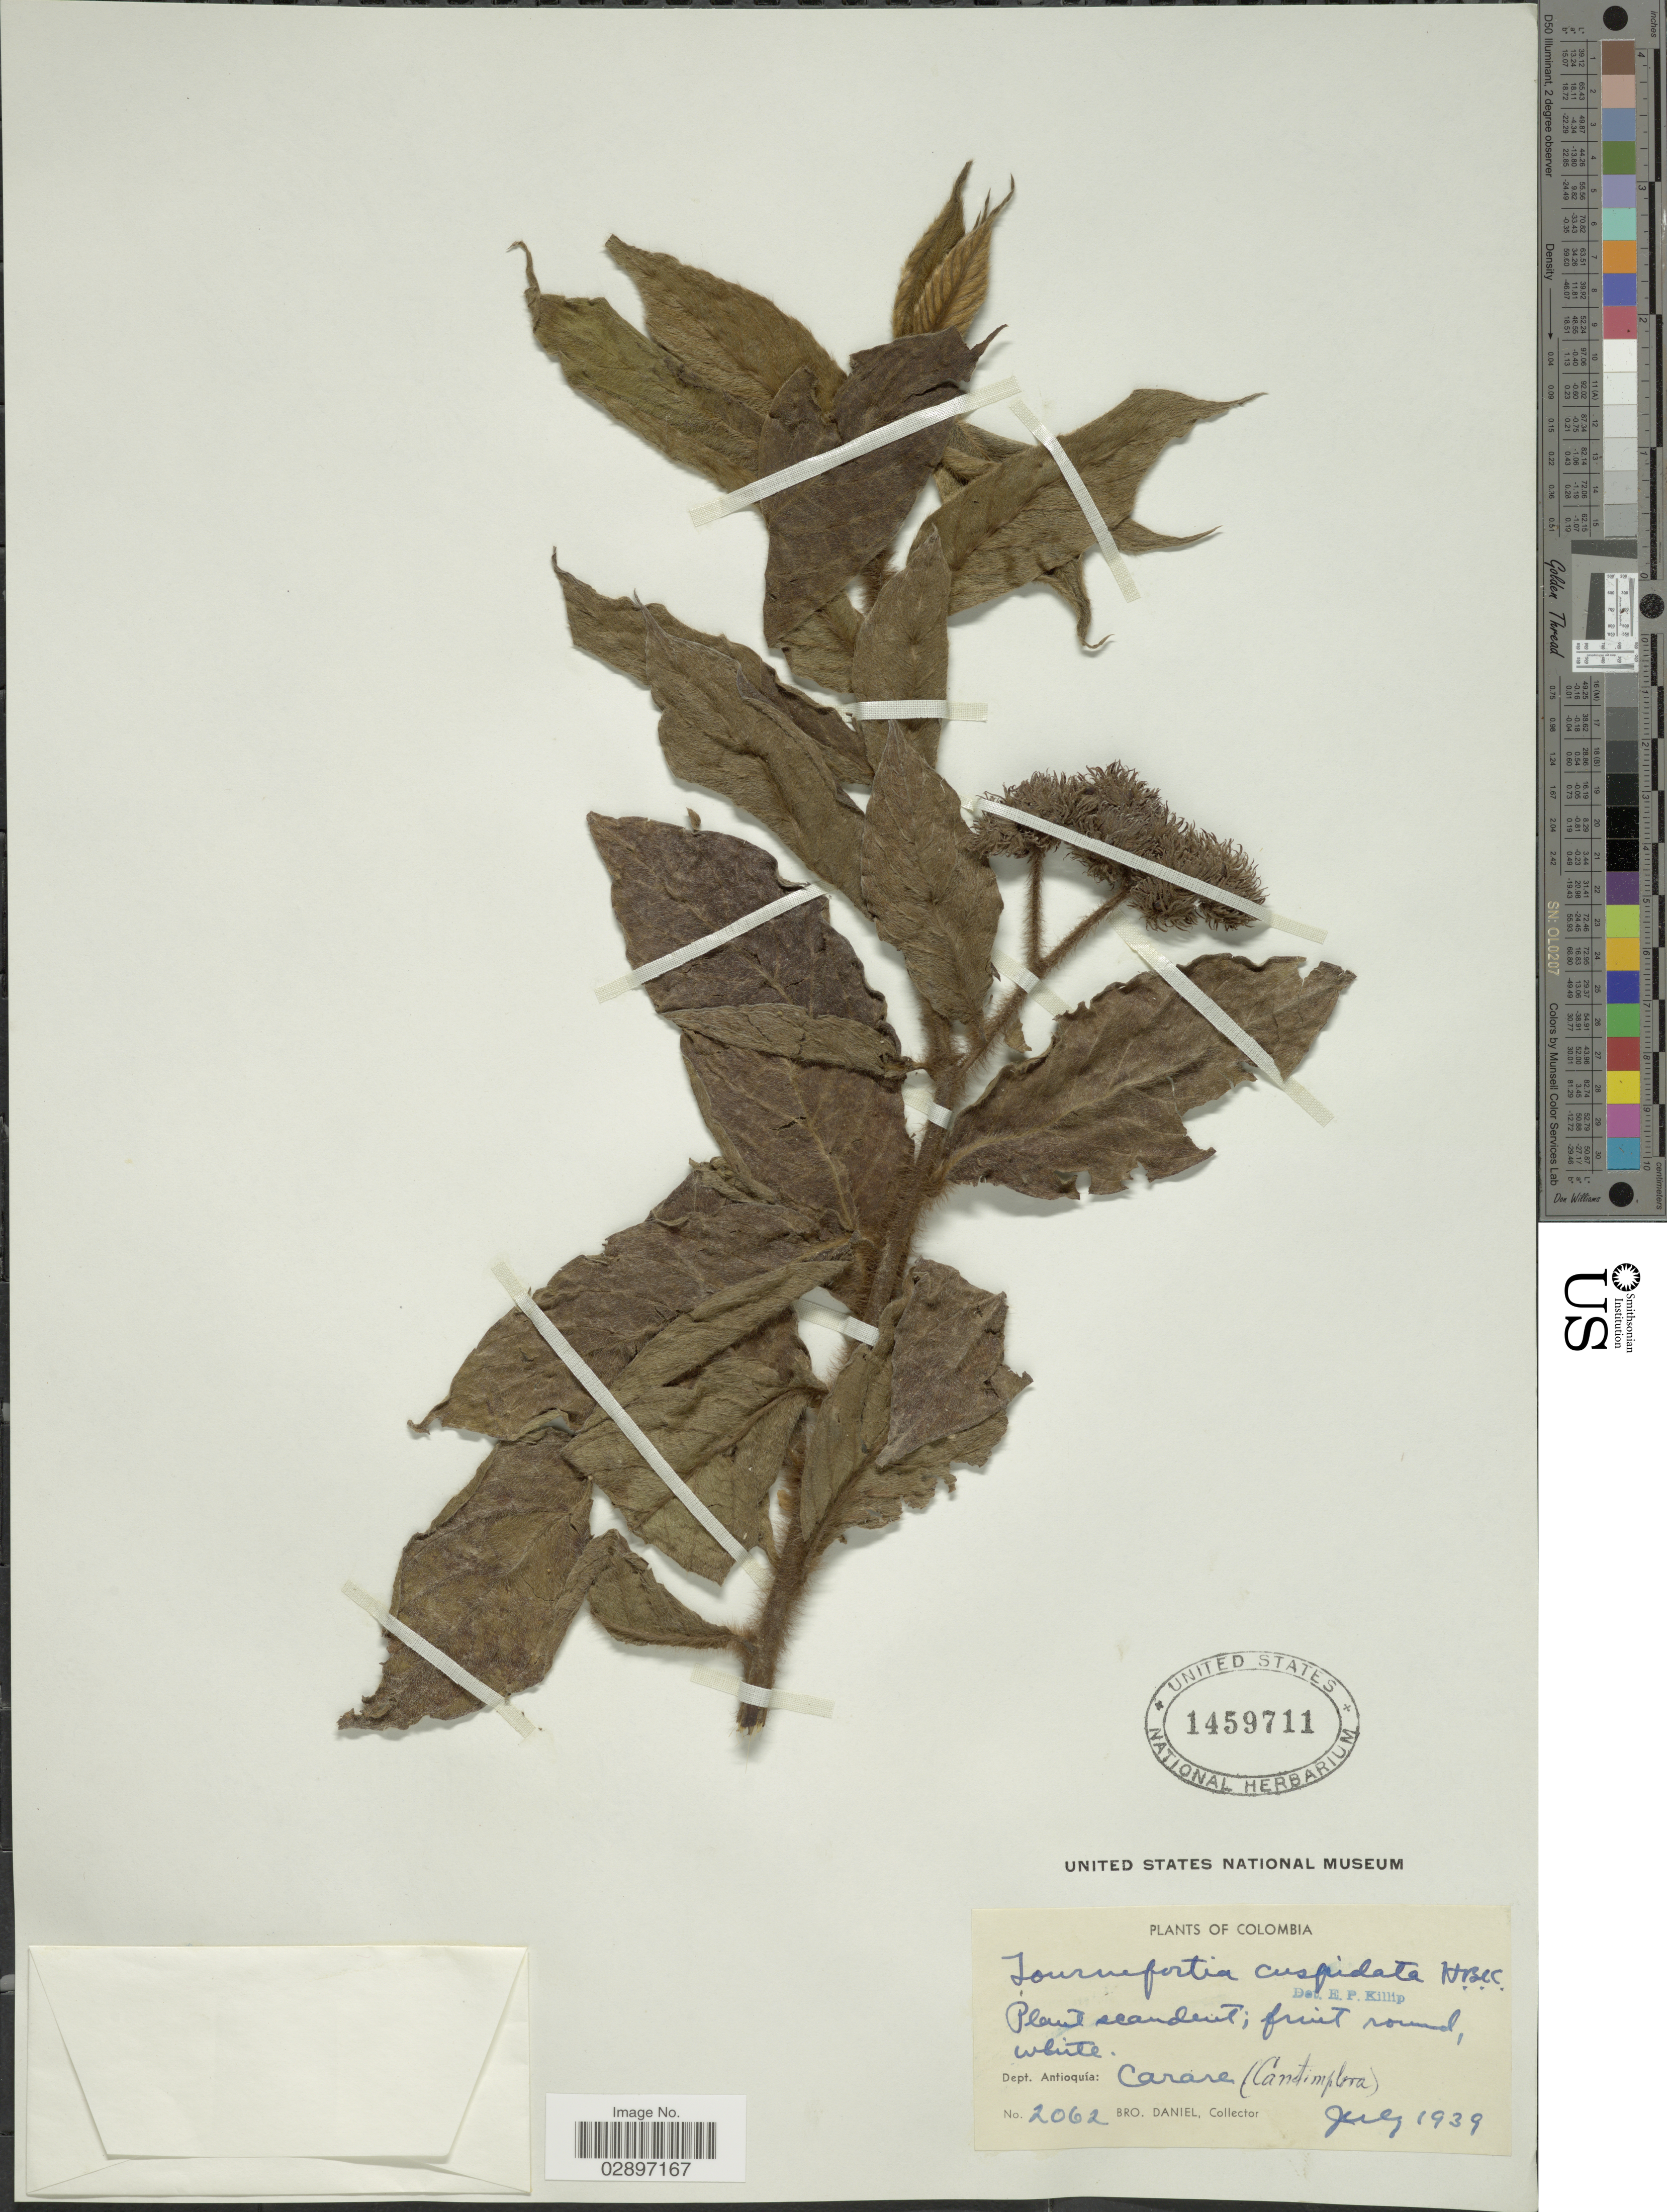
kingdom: Plantae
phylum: Tracheophyta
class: Magnoliopsida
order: Boraginales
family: Heliotropiaceae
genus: Tournefortia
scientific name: Tournefortia cuspidata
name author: Kunth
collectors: Bro. Daniel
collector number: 2062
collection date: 1939-07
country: Colombia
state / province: Antioquia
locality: Dept. Antioquía: Carare (Cantimflora).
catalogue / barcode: US 1459711